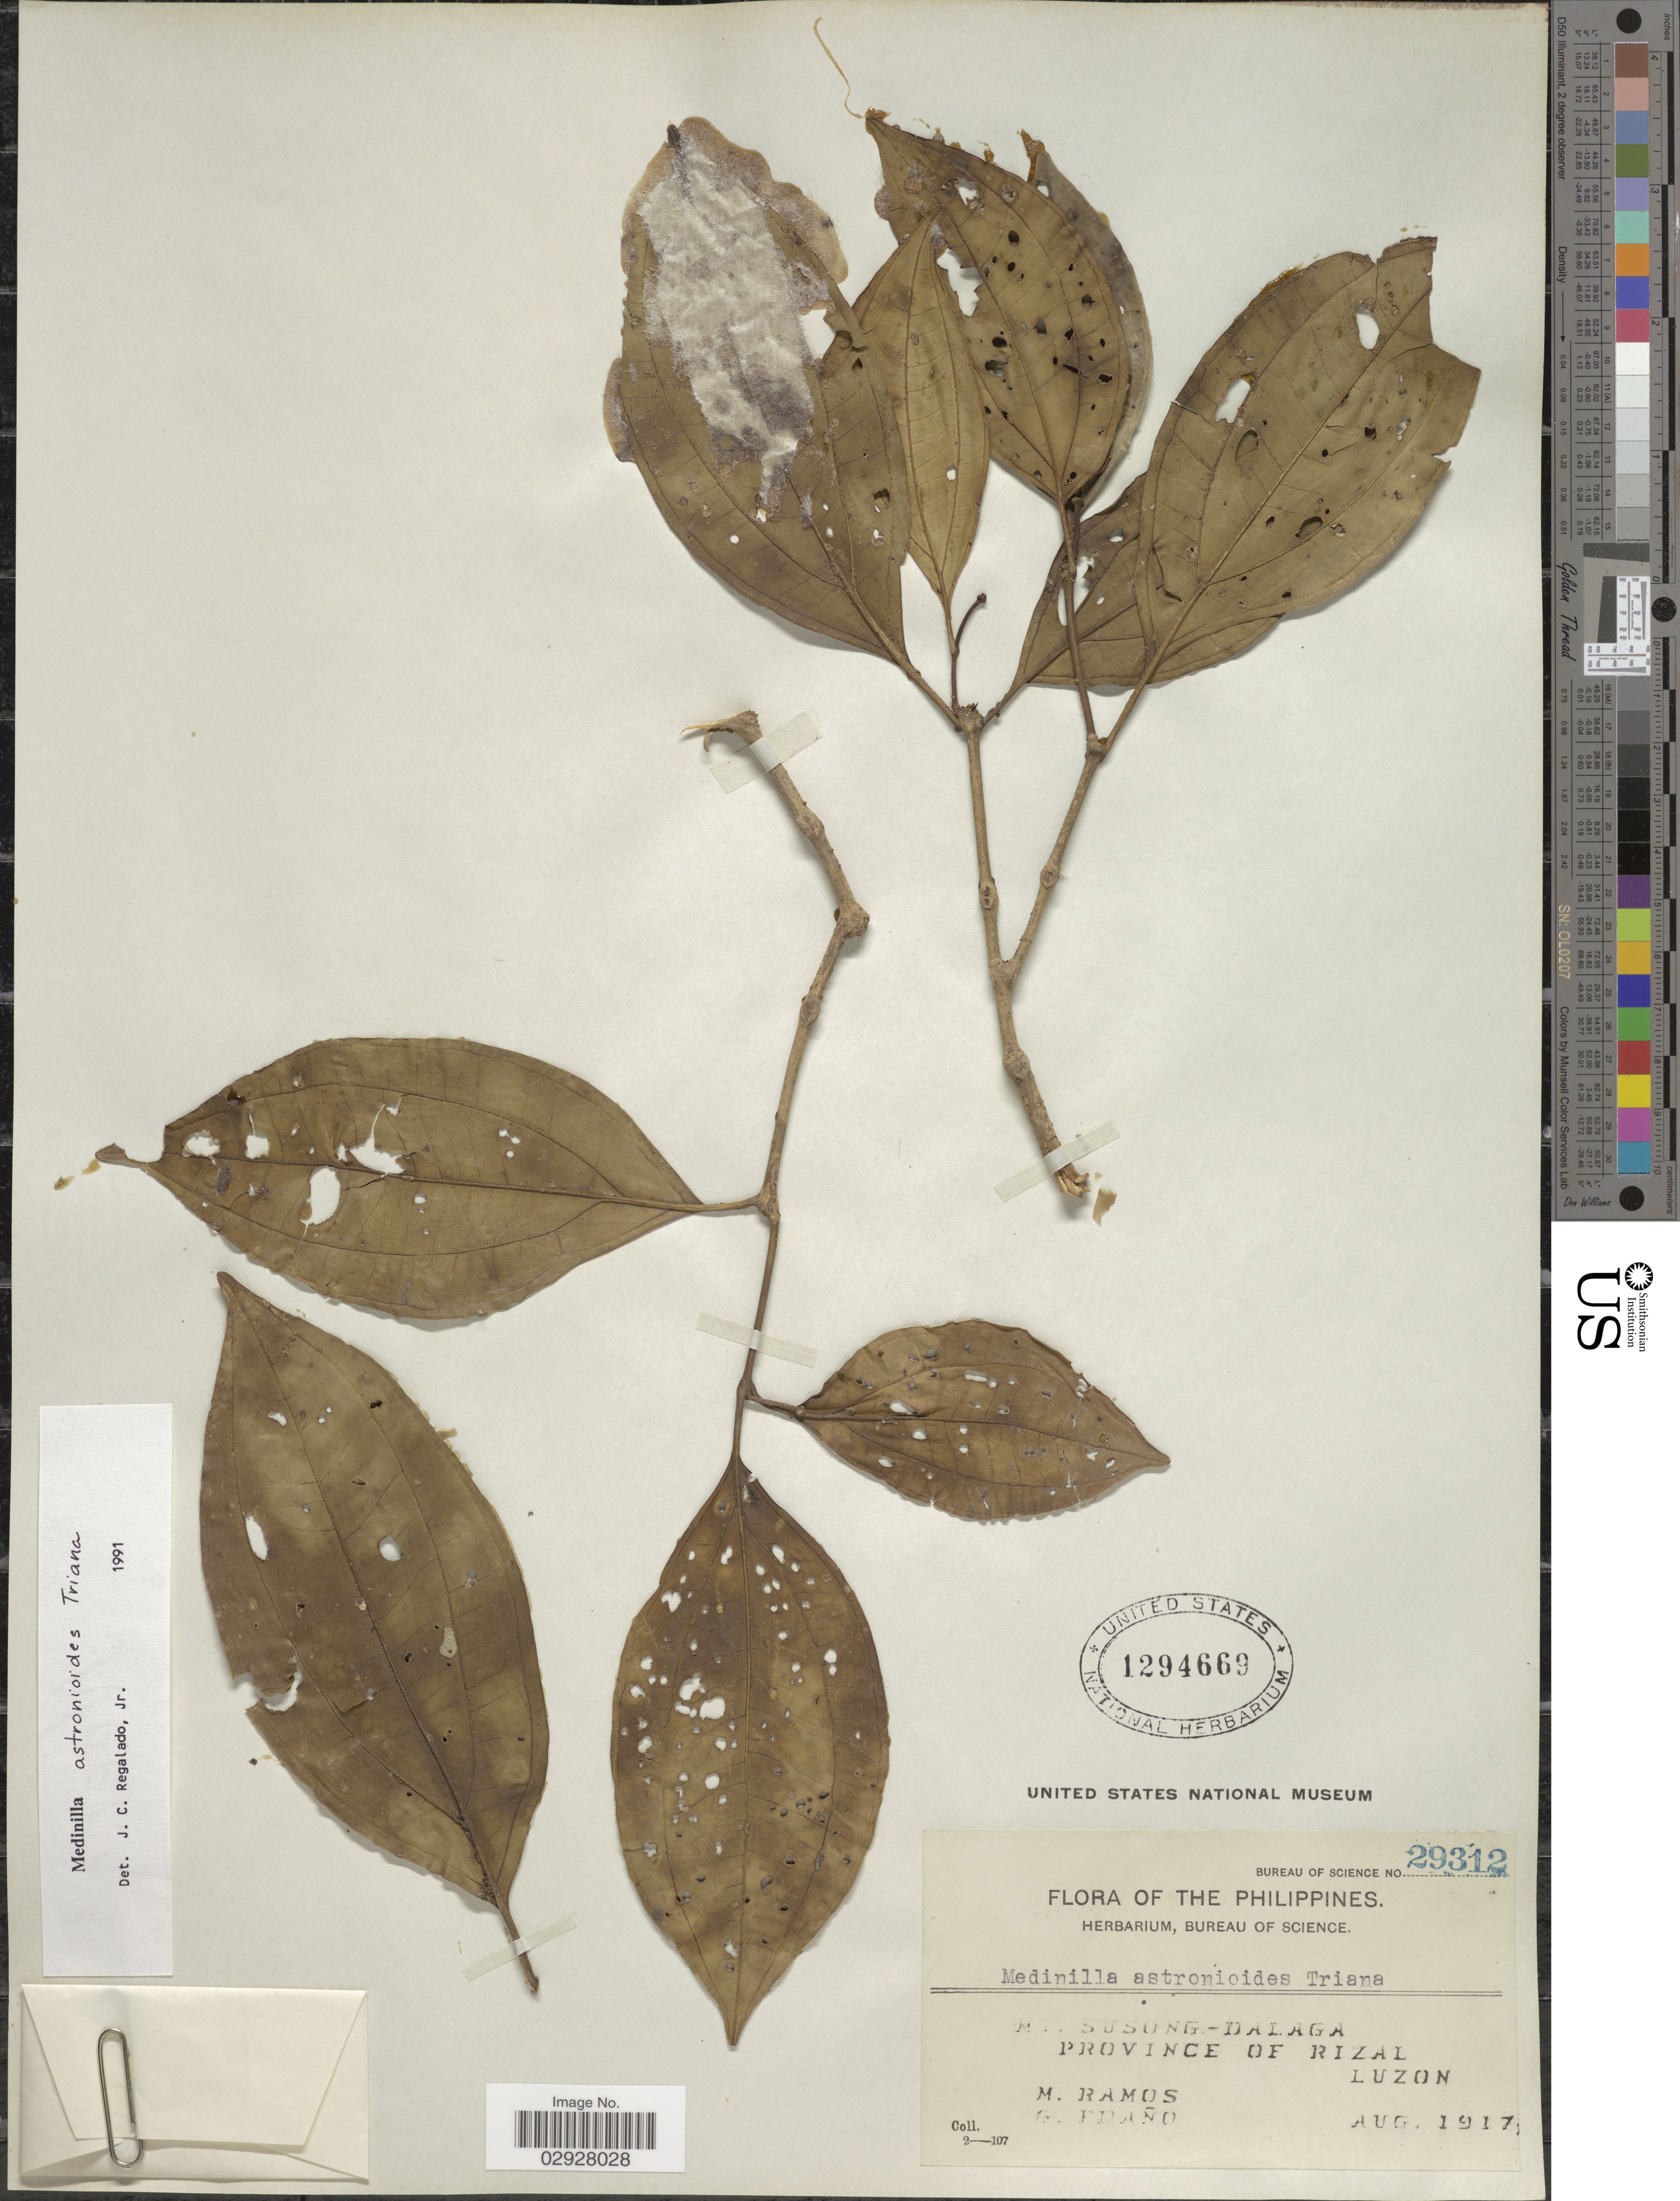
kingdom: Plantae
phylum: Tracheophyta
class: Magnoliopsida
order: Myrtales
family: Melastomataceae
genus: Medinilla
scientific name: Medinilla astronioides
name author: Triana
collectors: M. Ramos & G. Edaño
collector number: Bureau of Science 29312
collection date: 1917-08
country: Philippines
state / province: Calabarzon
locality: Mt. Susong-Dalaga, Province of Rizal, Luzon.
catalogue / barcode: US 1294669